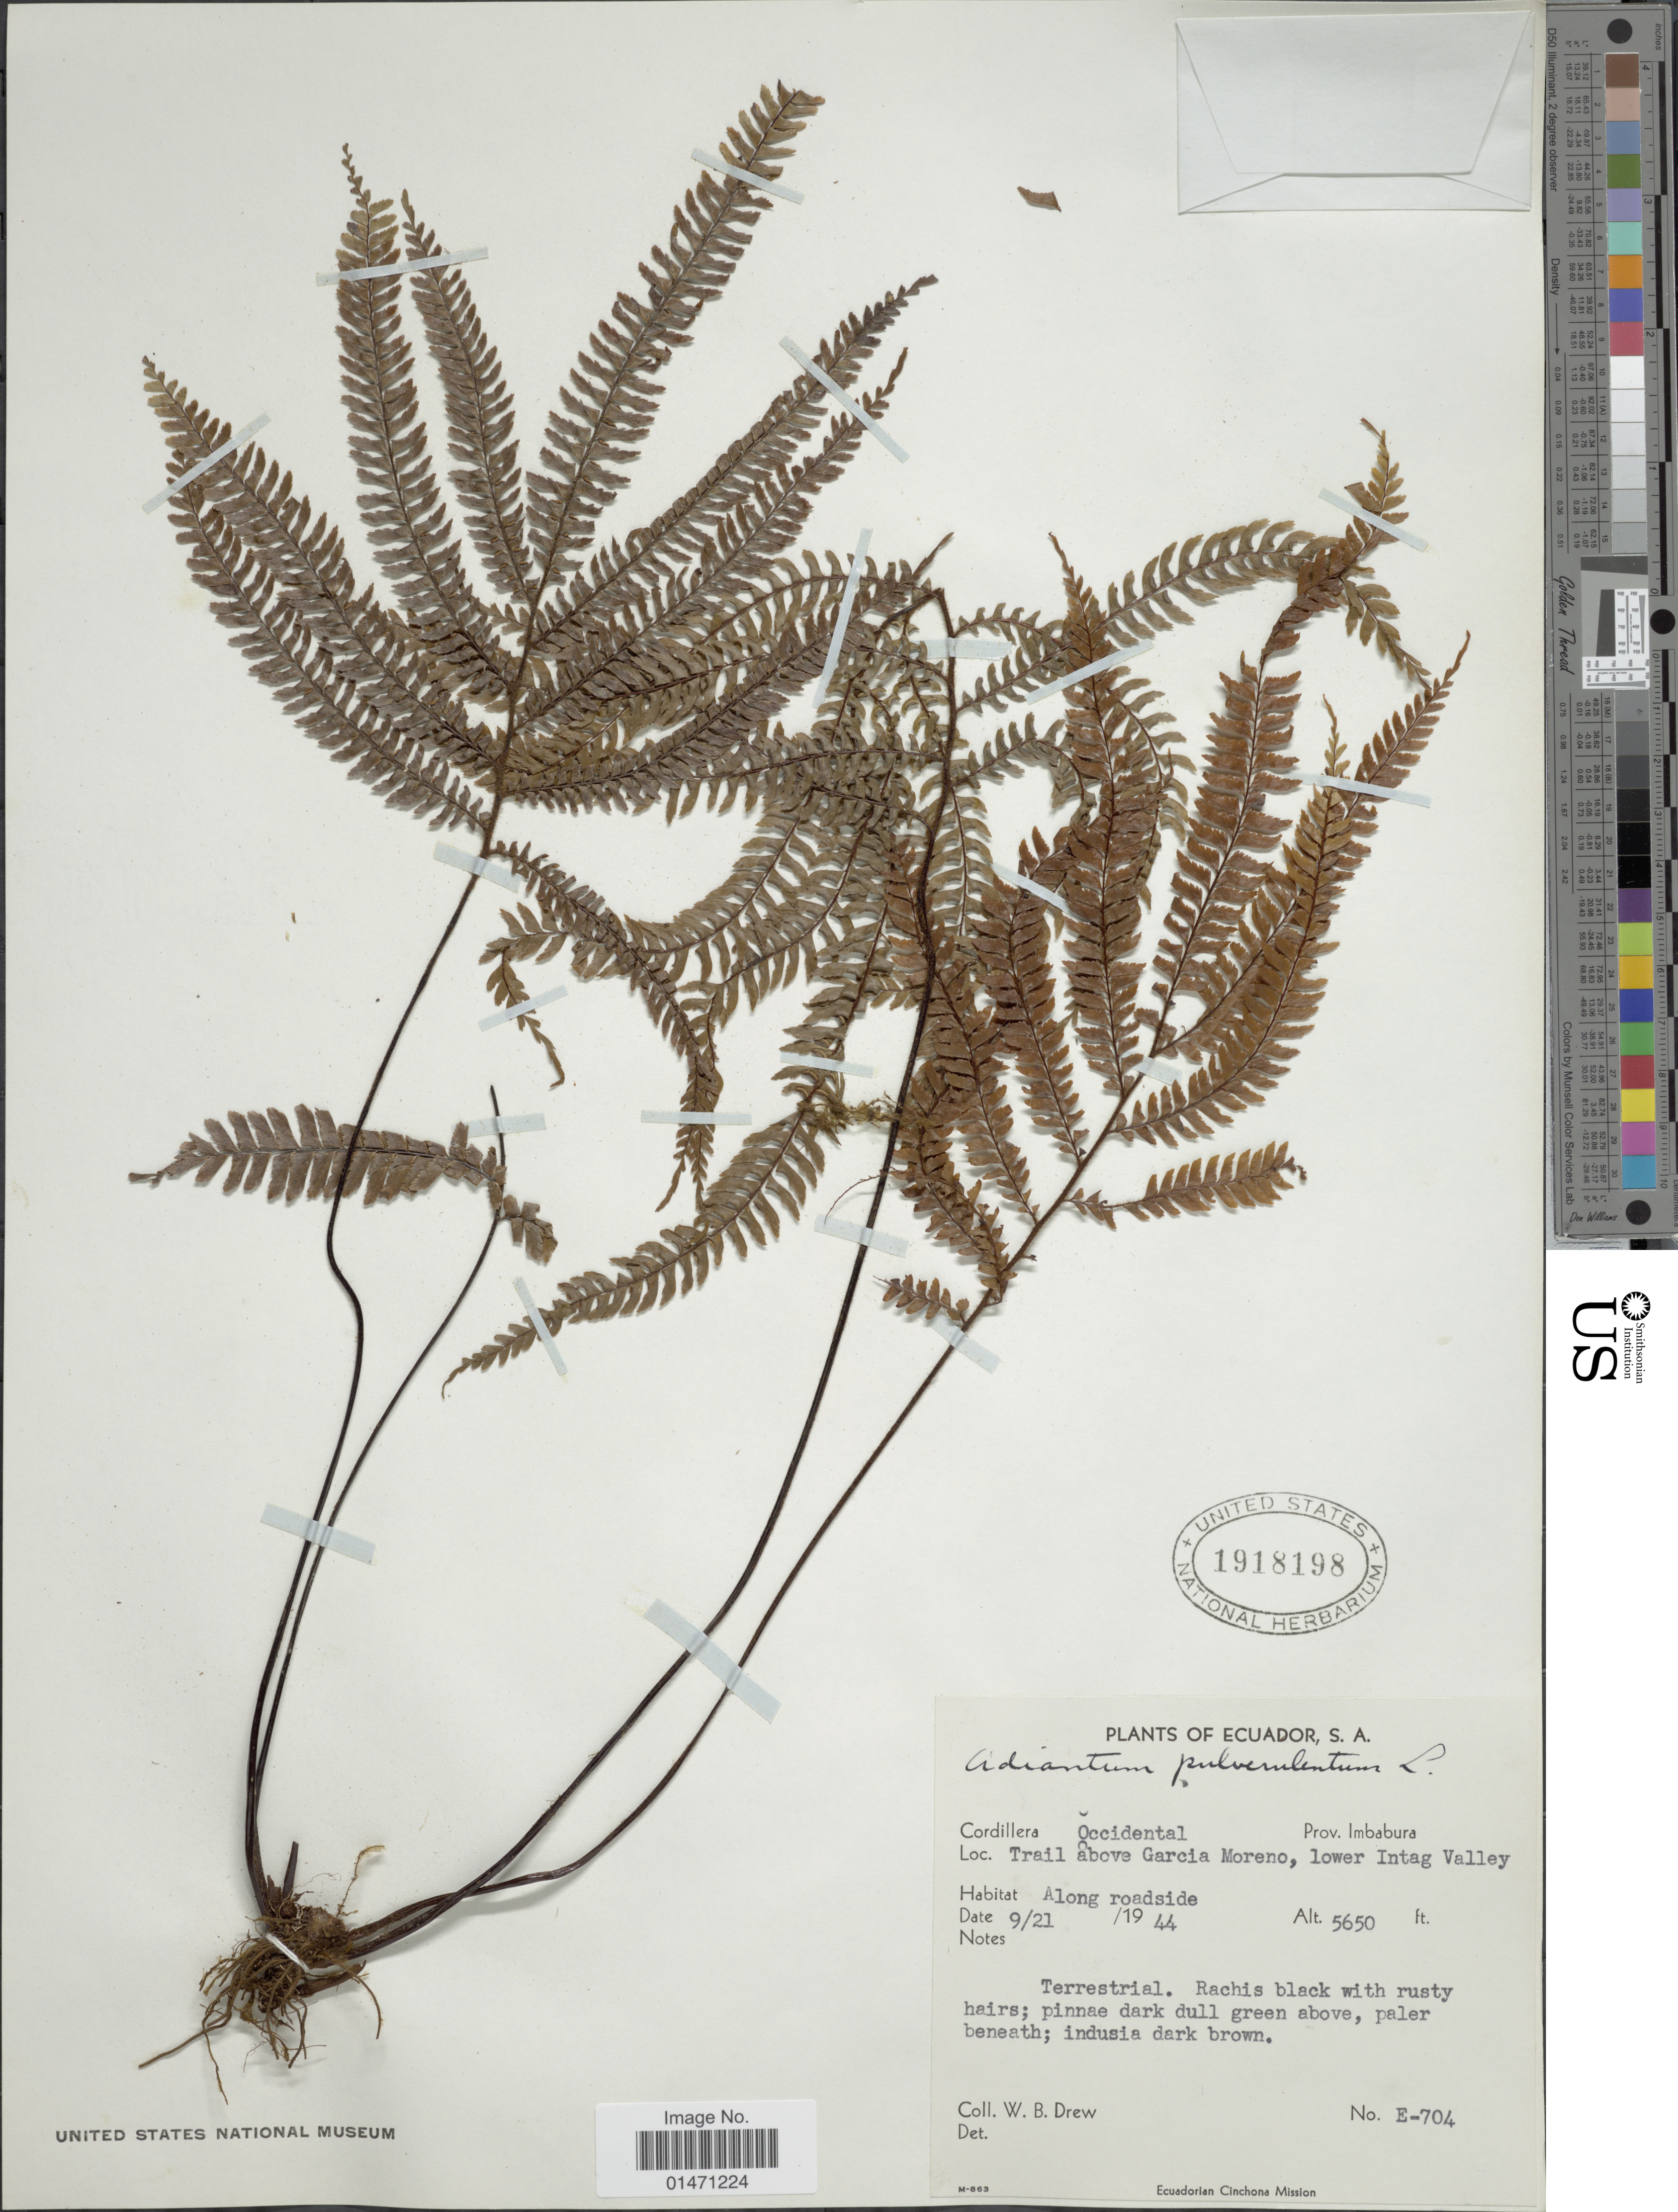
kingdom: Plantae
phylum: Tracheophyta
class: Polypodiopsida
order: Polypodiales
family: Pteridaceae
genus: Adiantum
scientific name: Adiantum pulverulentum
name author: L.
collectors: W. B. Drew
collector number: E-704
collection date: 1944-09-21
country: Ecuador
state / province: Imbabura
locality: Plants of Ecuador, S.A., Cordillera occidental, prov. Imbabura, Trail above Garcia Moreno, lower Intag valley, along roadside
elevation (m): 1722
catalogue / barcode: US 1918198